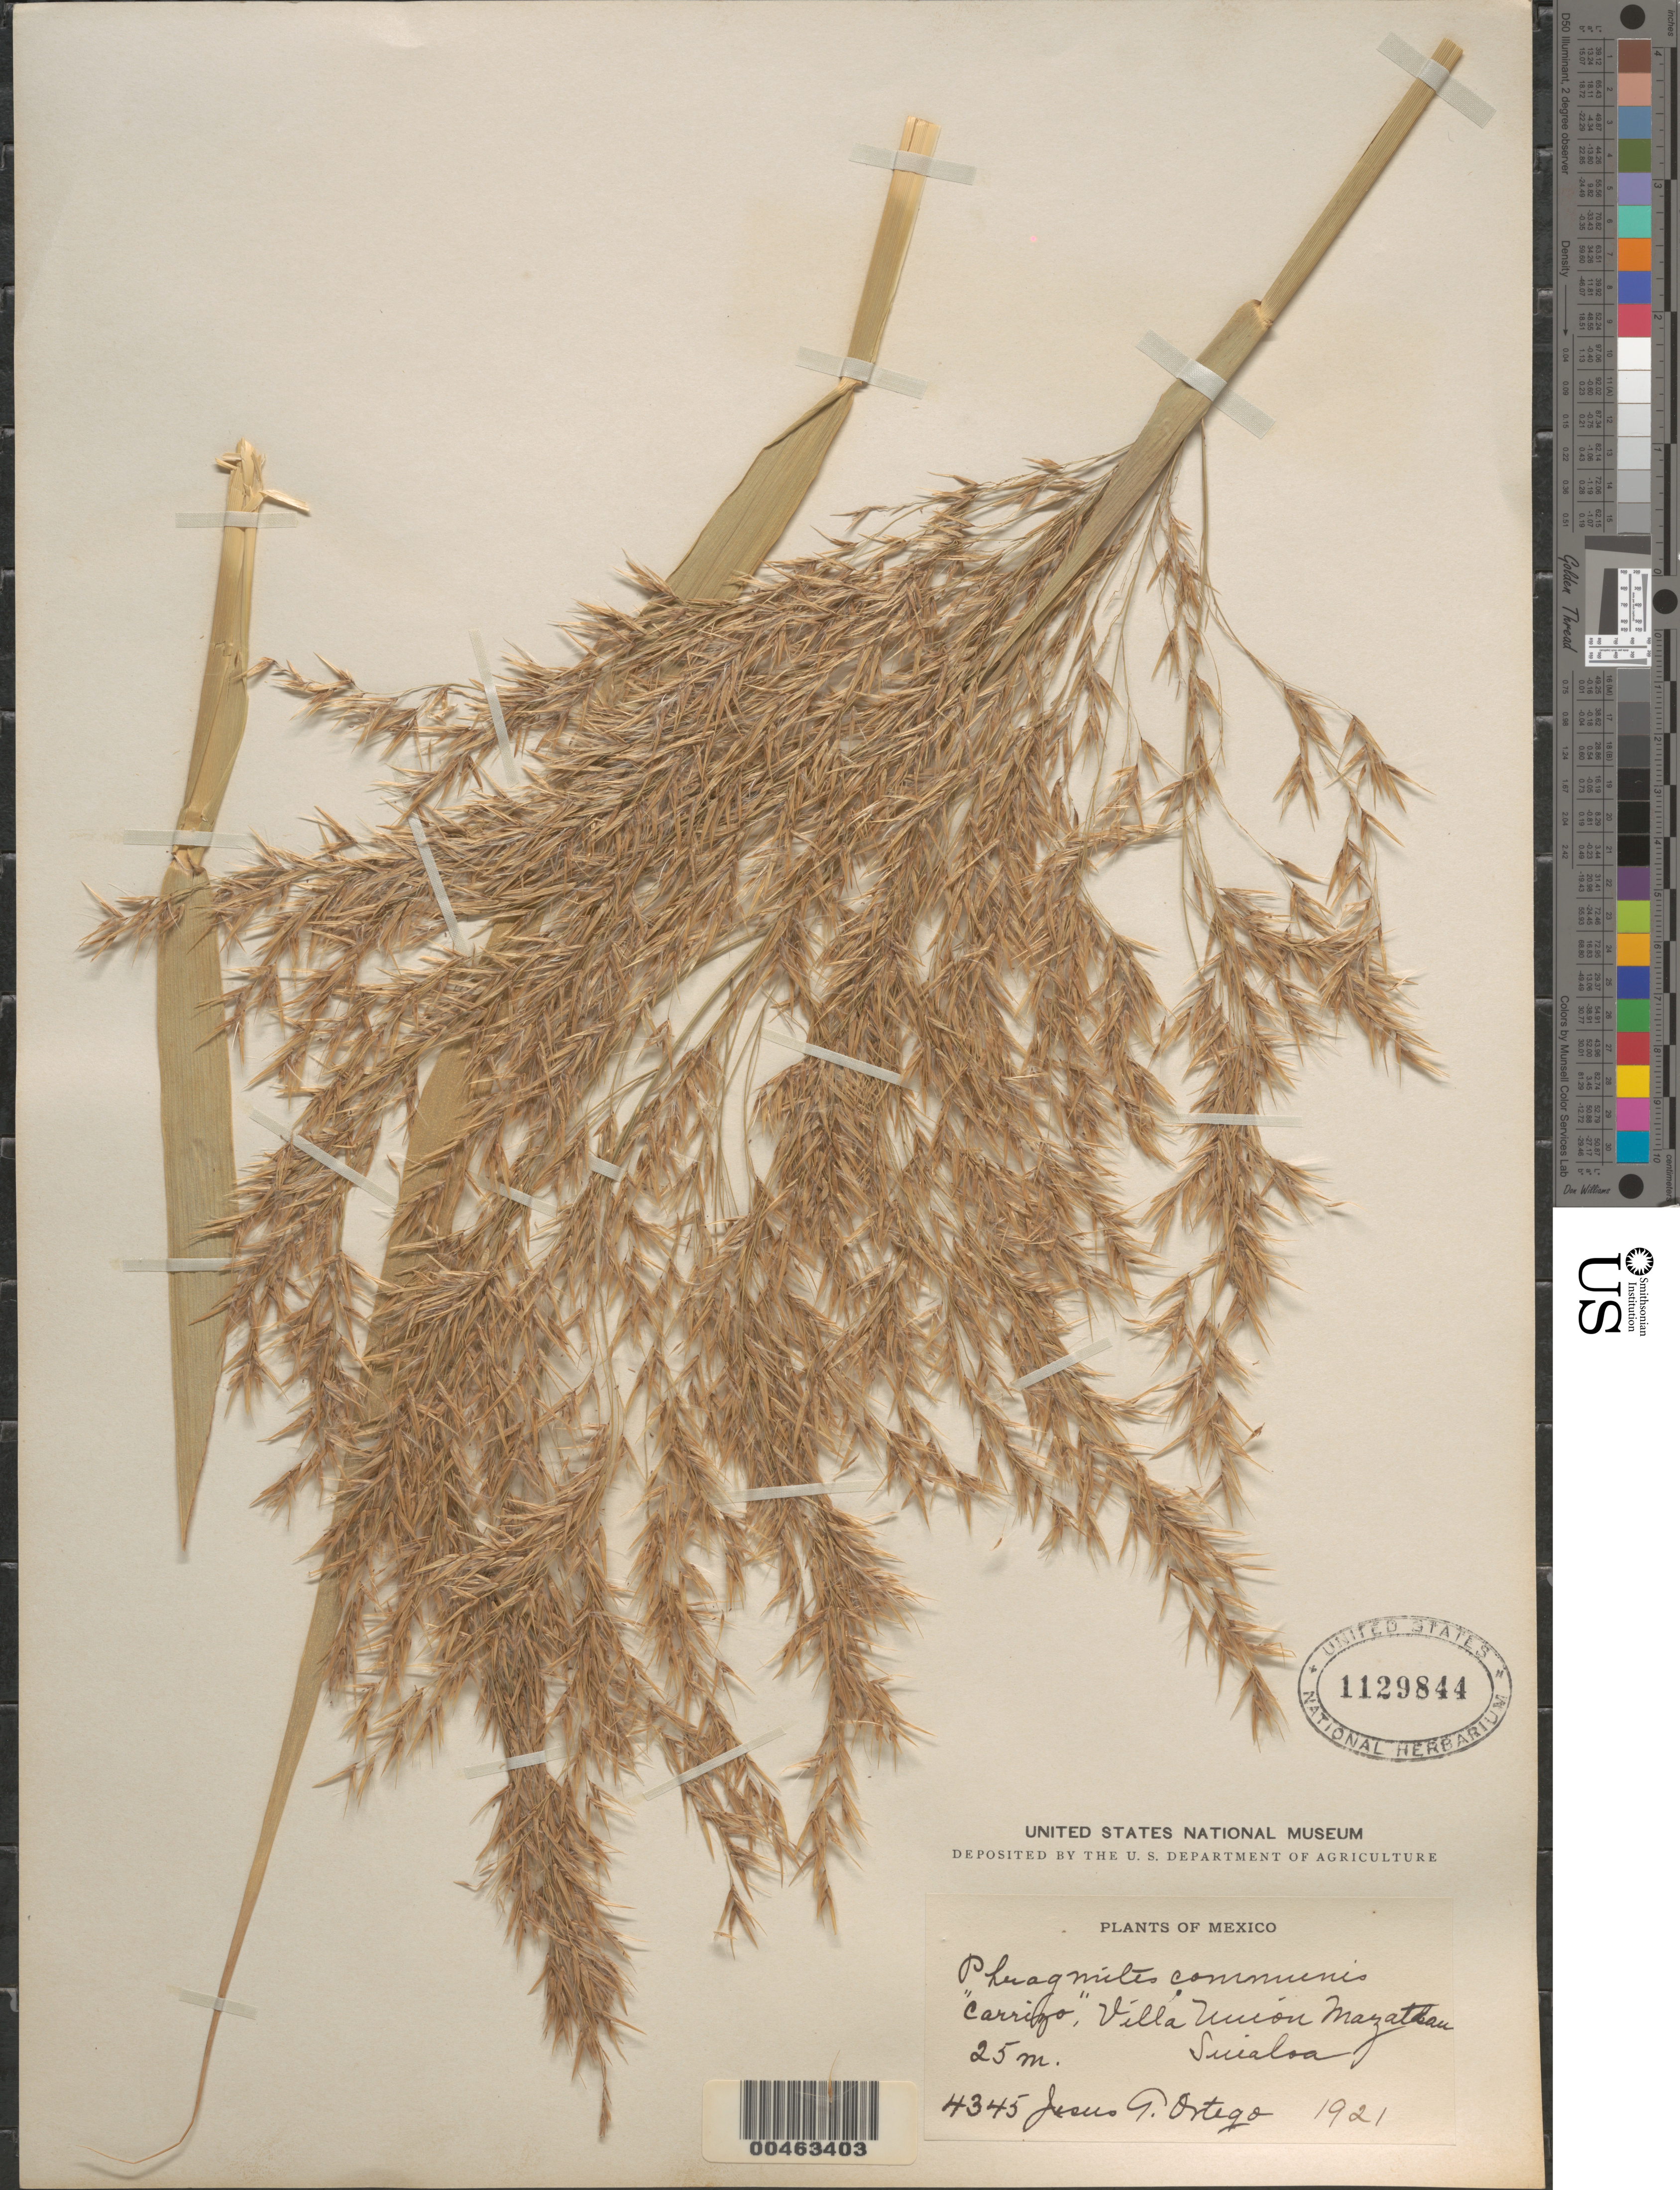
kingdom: Plantae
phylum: Tracheophyta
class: Liliopsida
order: Poales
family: Poaceae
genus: Phragmites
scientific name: Phragmites australis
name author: (Cav.) Trin. ex Steud.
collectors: J. Ortego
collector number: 4345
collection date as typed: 1921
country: Mexico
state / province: Sinaloa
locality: Villa Union Mazatlan, Carrizo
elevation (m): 25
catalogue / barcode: US 1129844